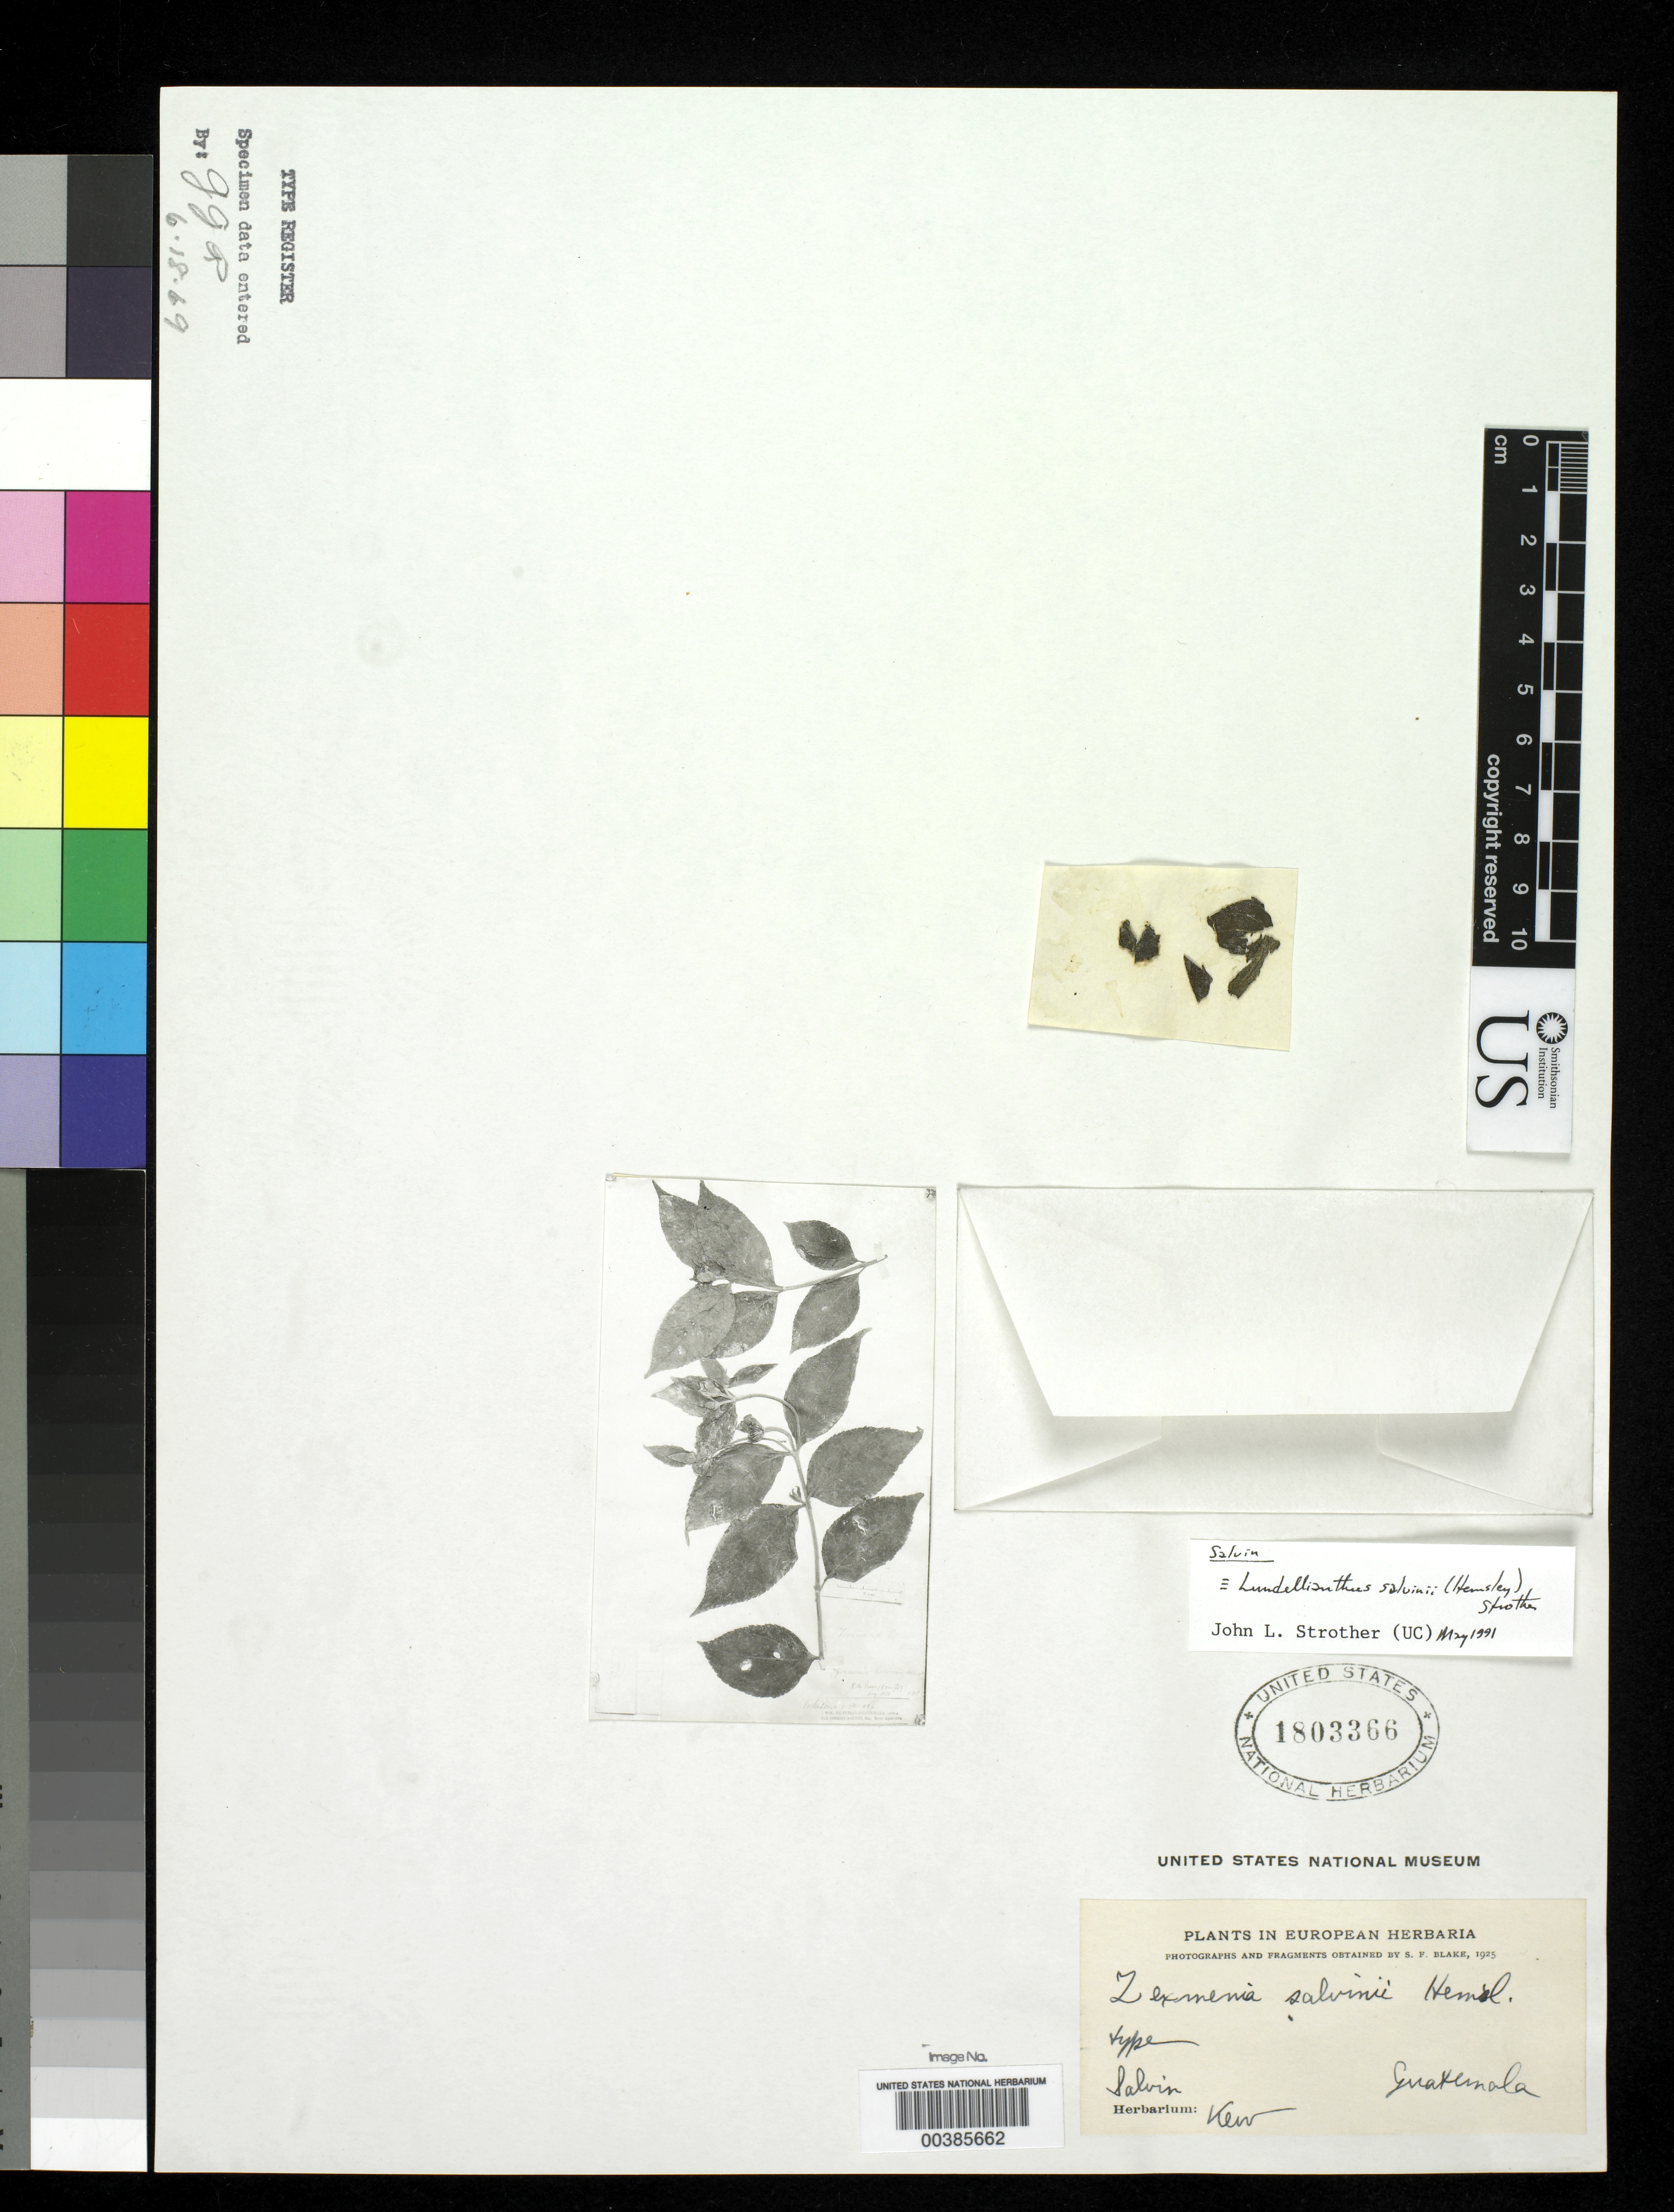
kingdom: Plantae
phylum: Tracheophyta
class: Magnoliopsida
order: Asterales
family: Asteraceae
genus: Zexmenia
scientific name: Zexmenia salvinii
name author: Hemsl.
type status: Isotype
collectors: O. Salvin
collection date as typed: Aug 1873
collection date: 1873-08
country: Guatemala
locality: Volcan de Fuego.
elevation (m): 1615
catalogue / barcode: US 1803366